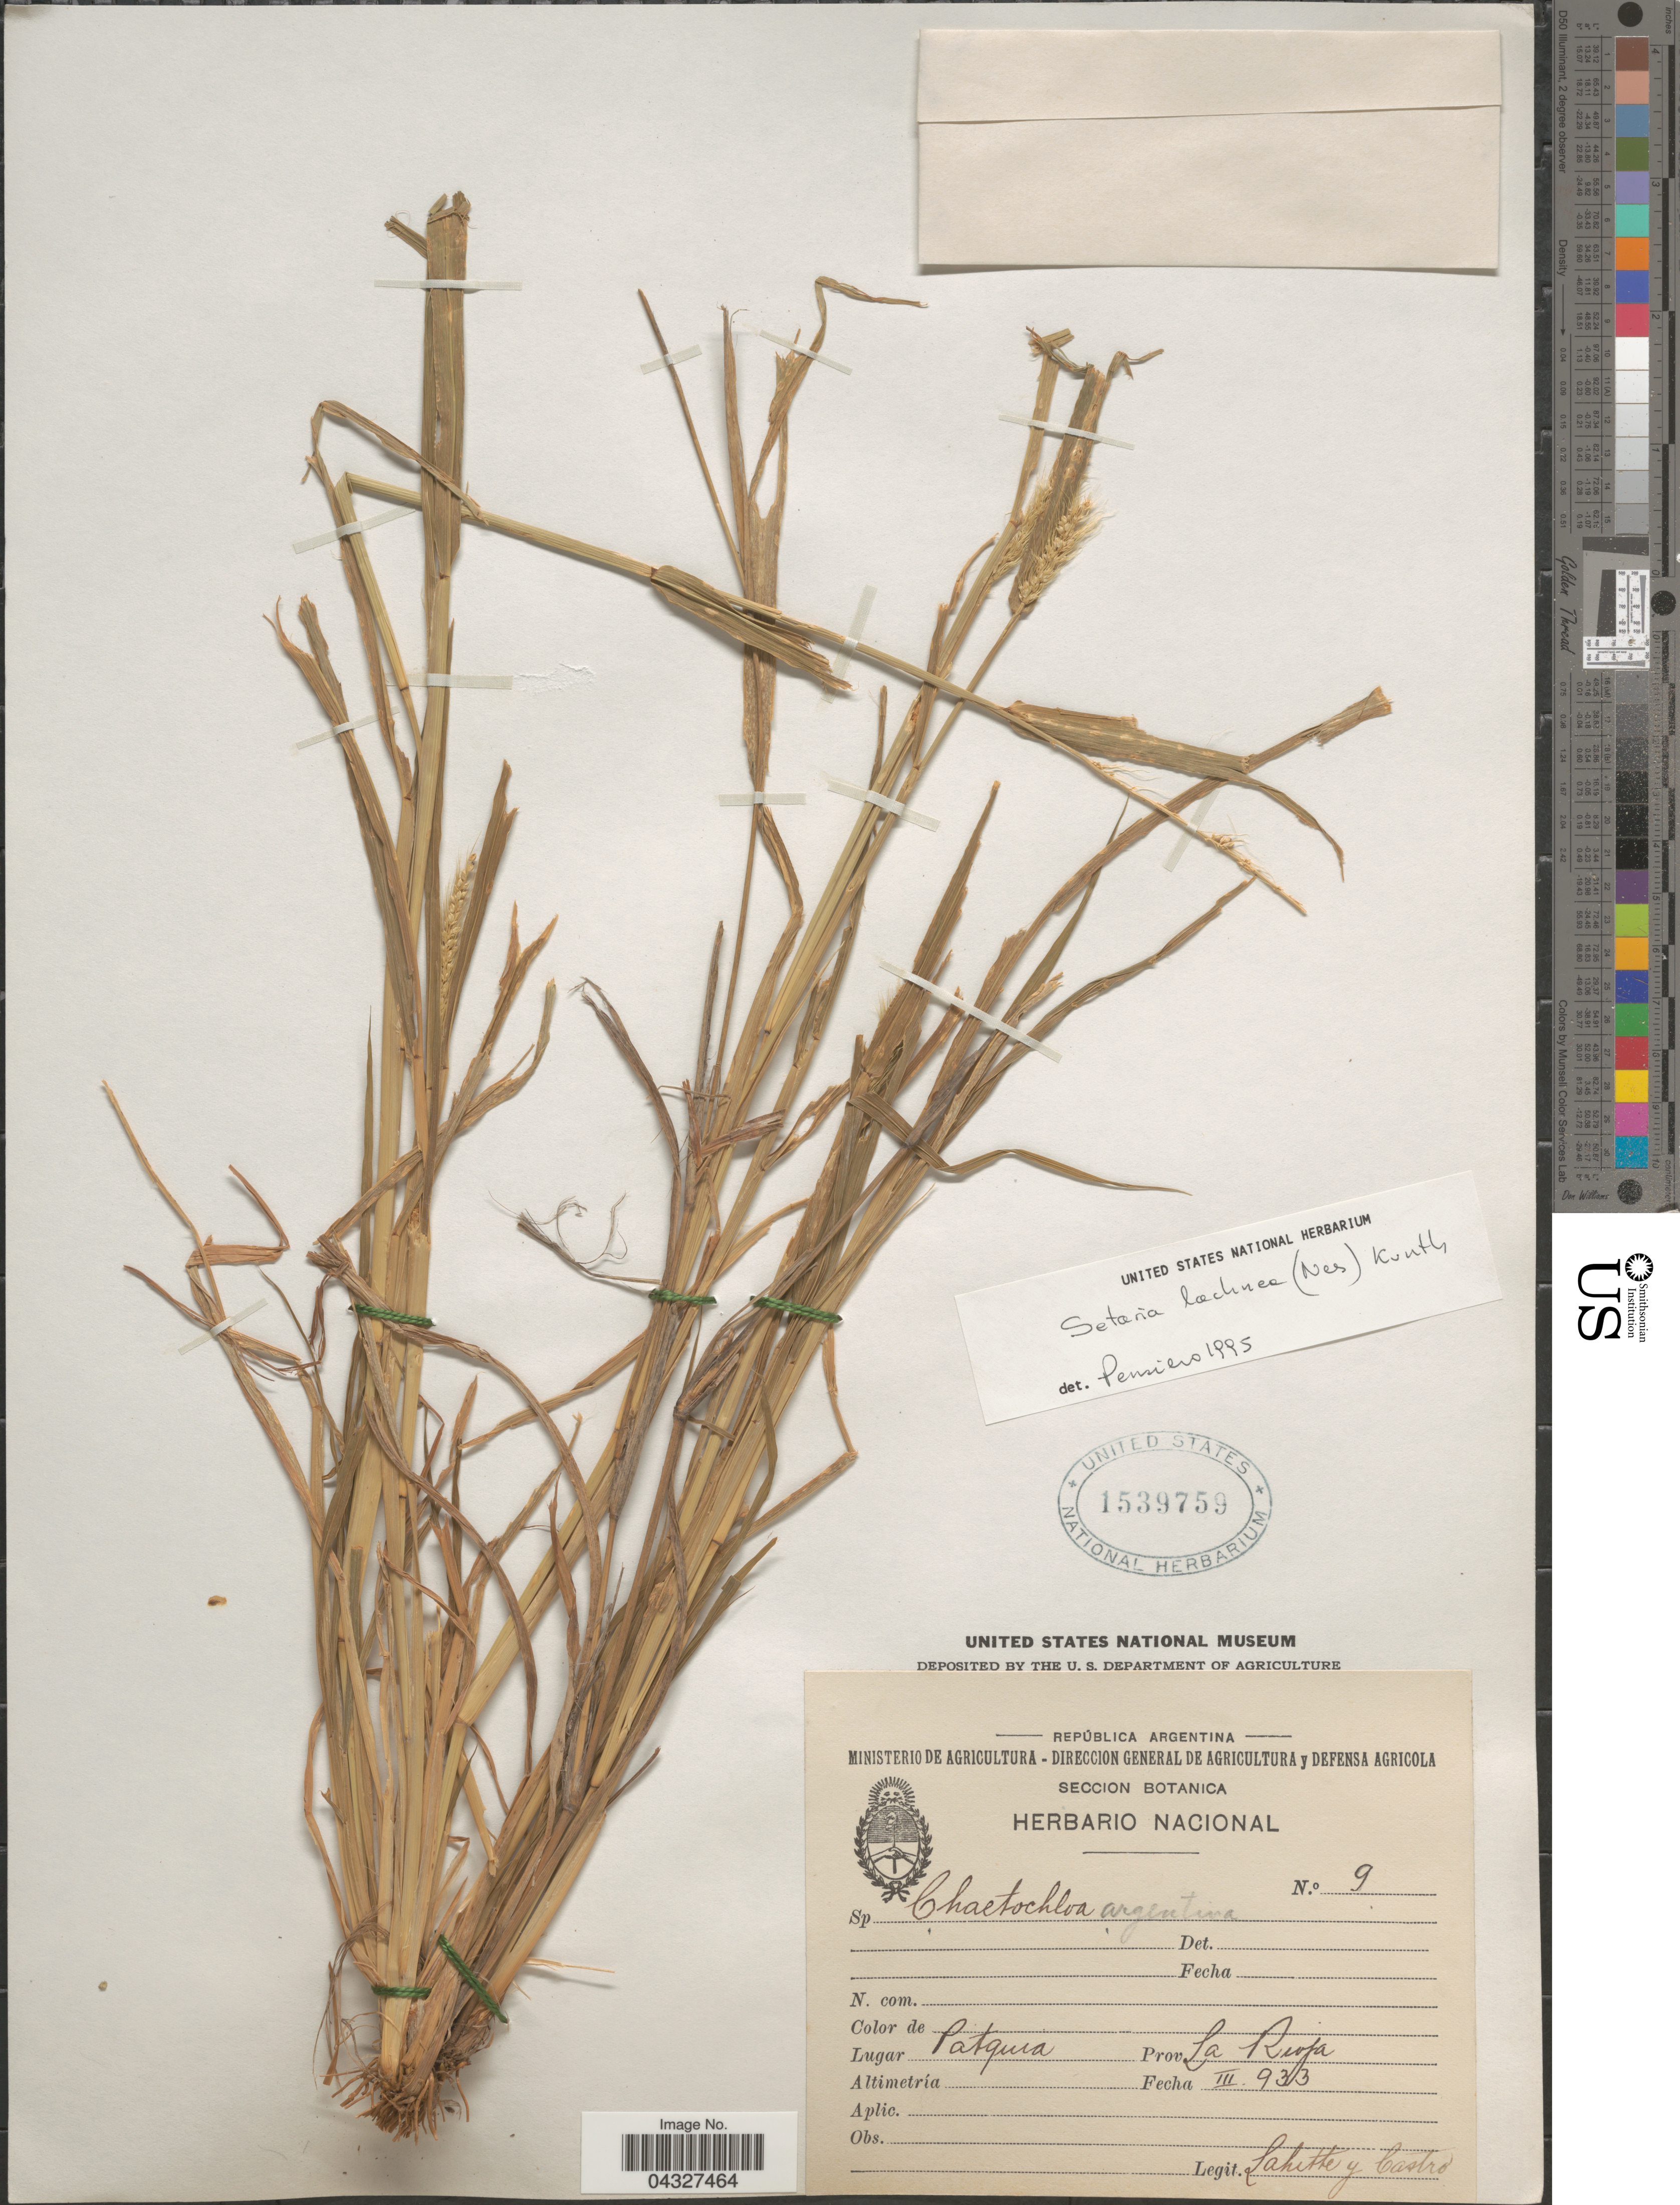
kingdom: Plantae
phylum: Tracheophyta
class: Liliopsida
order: Poales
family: Poaceae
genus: Setaria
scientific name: Setaria lachnea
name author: (Nees) Kunth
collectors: -. Lahitte & -. Castro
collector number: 9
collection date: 1933-03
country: Argentina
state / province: La Rioja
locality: Patquia.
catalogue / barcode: US 1539759